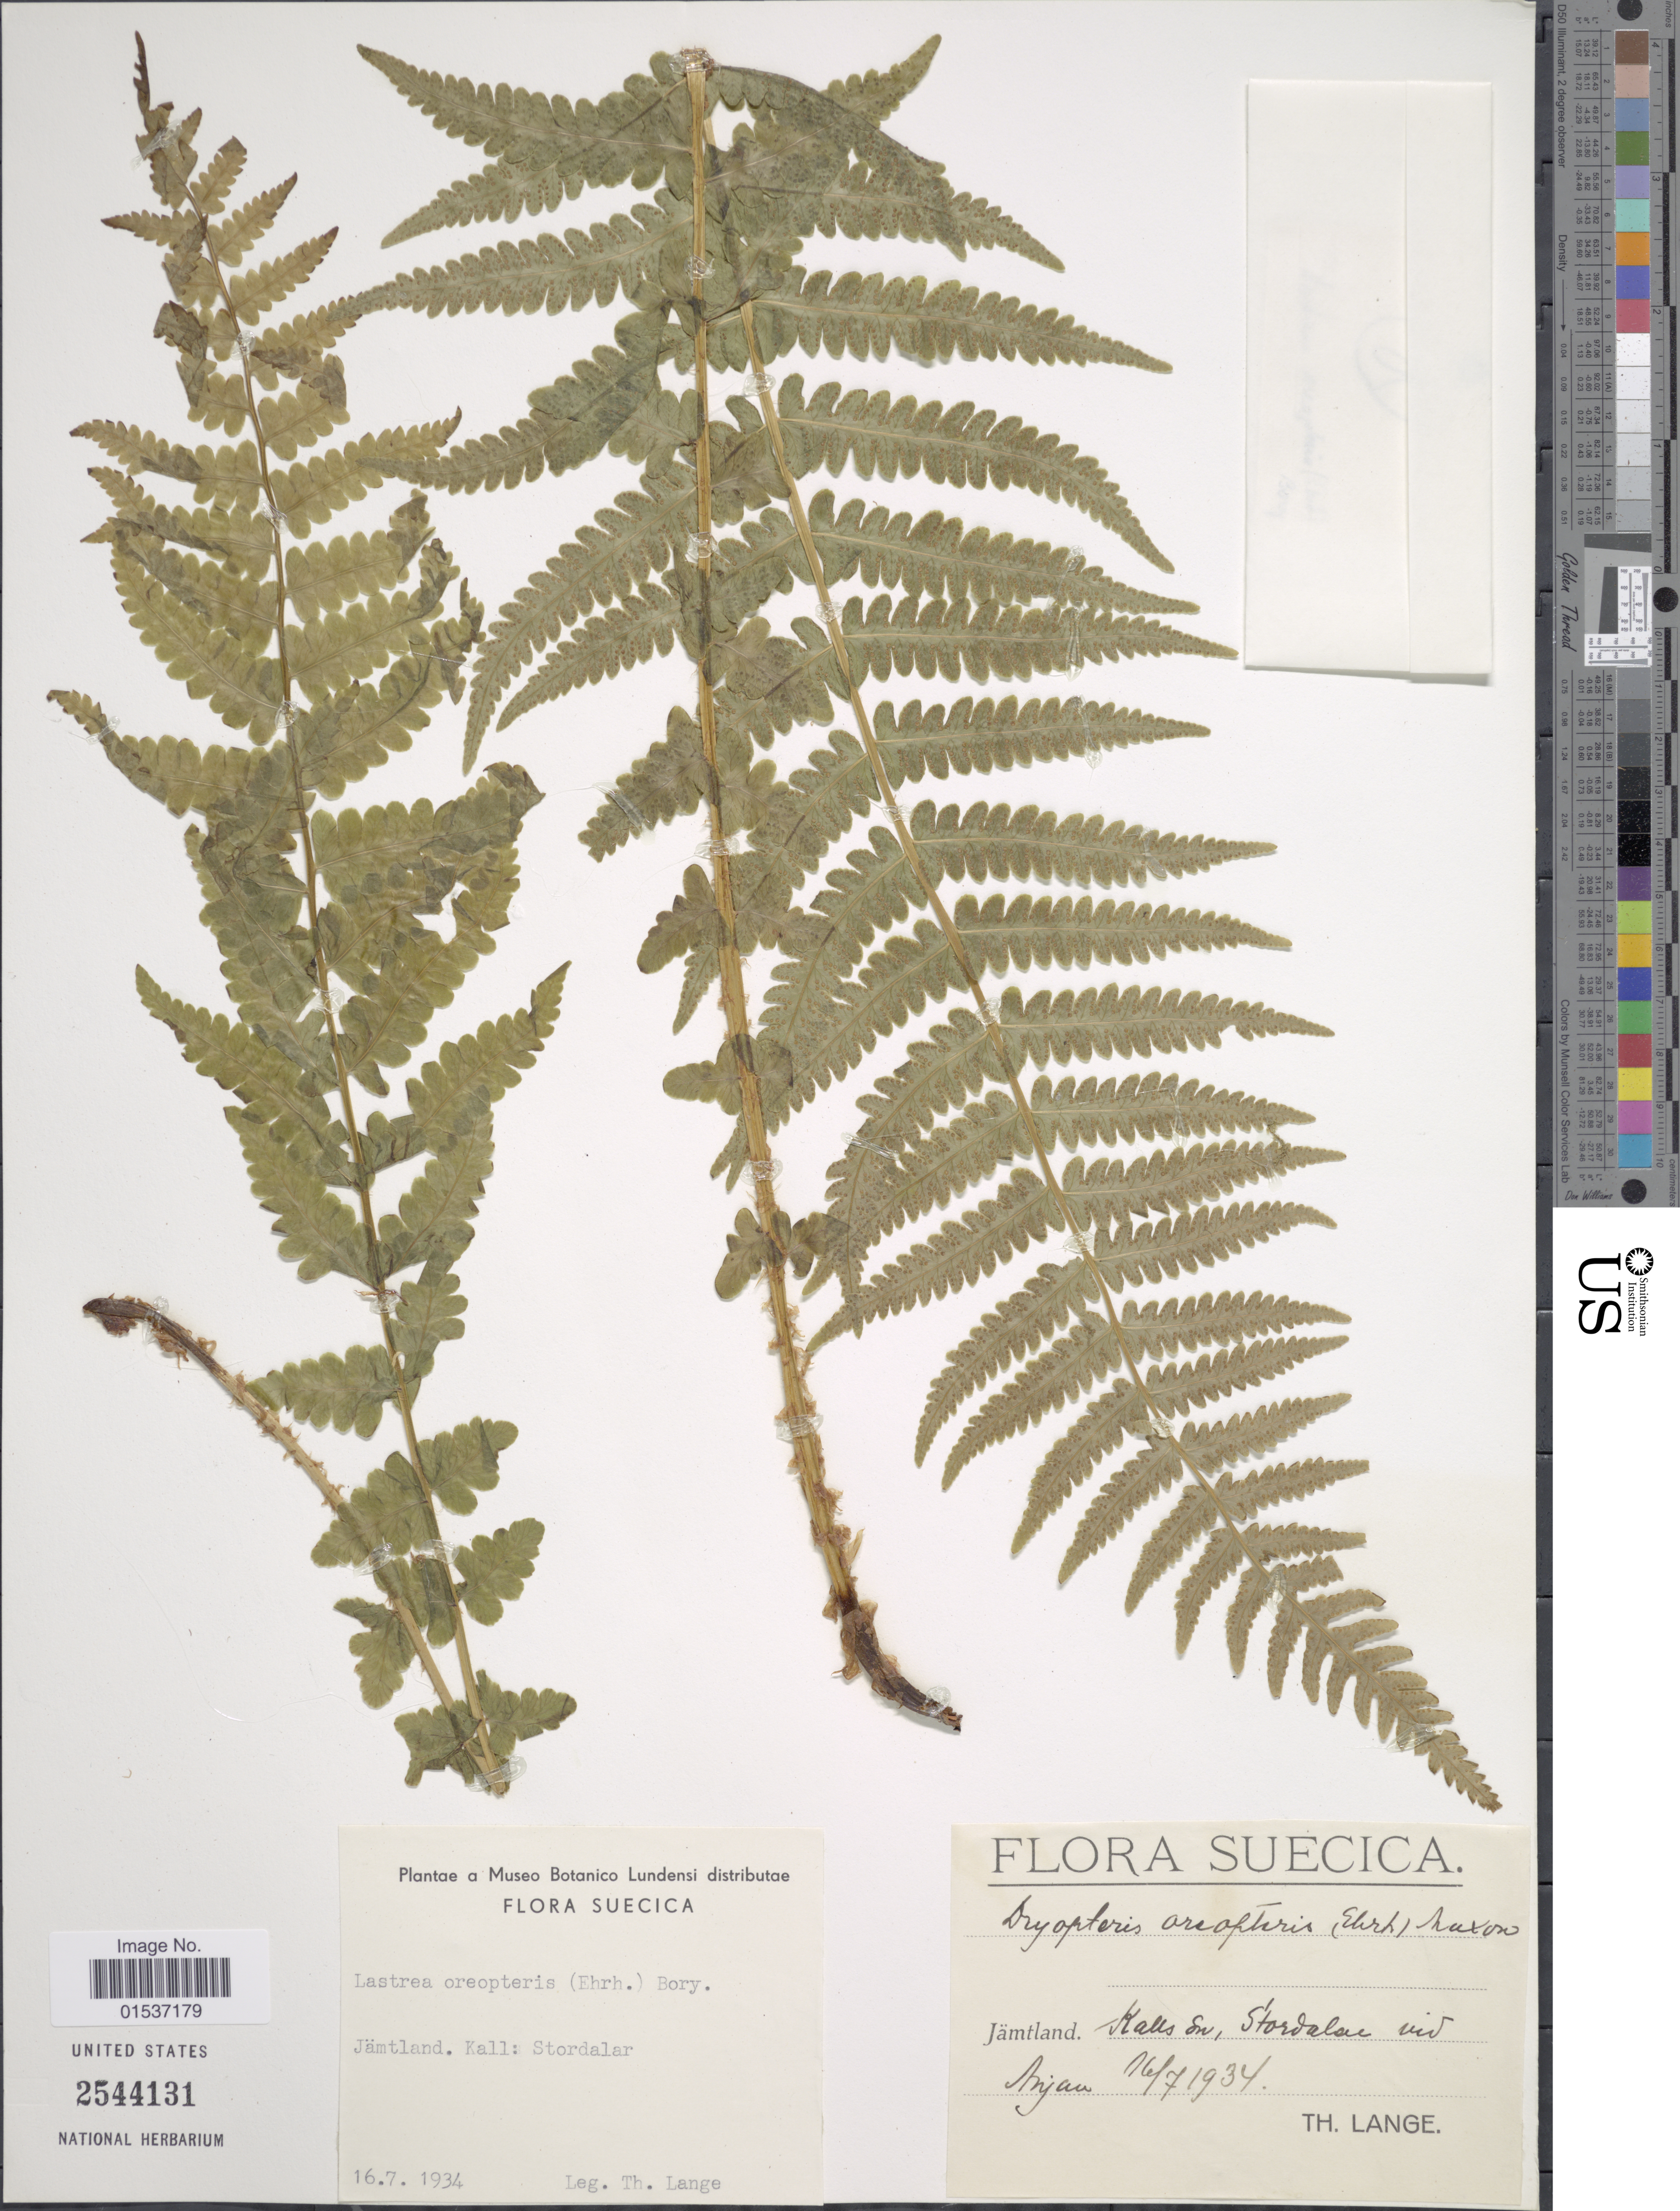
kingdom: Plantae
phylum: Tracheophyta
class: Polypodiopsida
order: Polypodiales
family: Thelypteridaceae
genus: Oreopteris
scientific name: Oreopteris limbosperma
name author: (All.) K. Iwats.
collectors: T. Lange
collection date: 1934-07-16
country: Sweden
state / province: Jämtland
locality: Kalls sn [Kall socken], Stordalen vid Anjan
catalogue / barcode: US 2544131